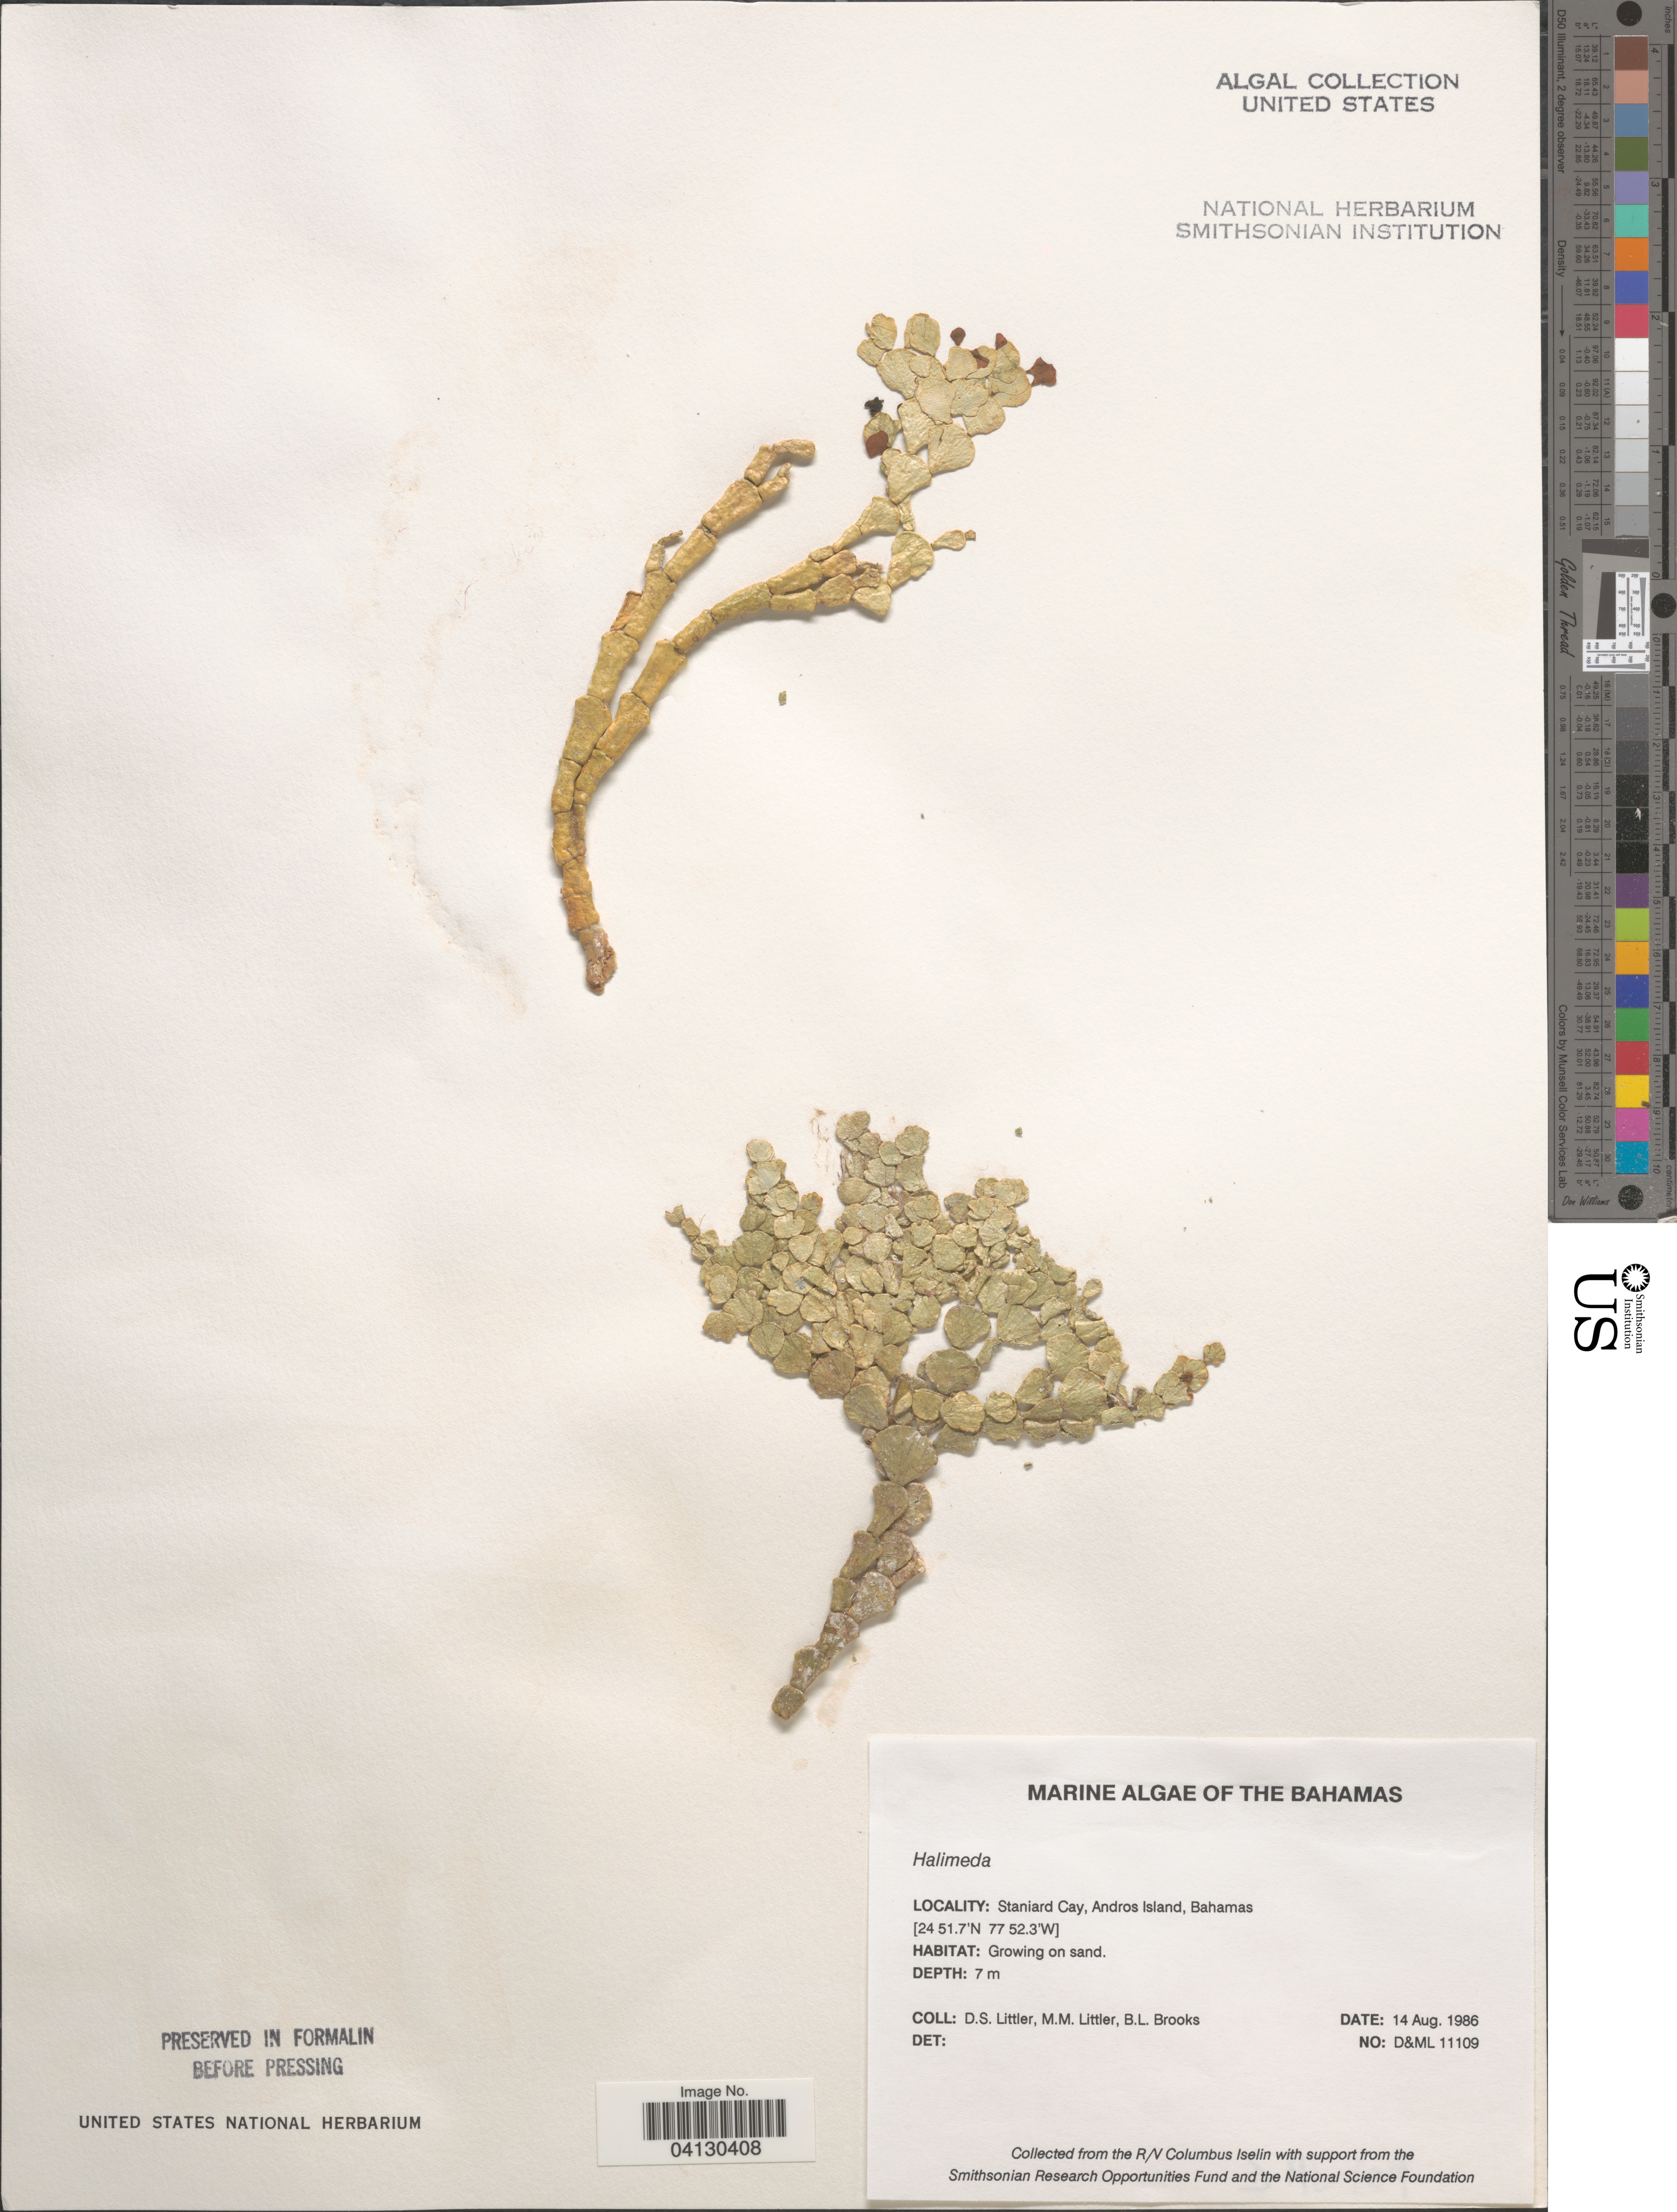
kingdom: Plantae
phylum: Chlorophyta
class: Ulvophyceae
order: Bryopsidales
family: Halimedaceae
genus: Halimeda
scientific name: Halimeda sp.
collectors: D. S. Littler & B. Brooks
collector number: D&ML11109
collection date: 1986-08-14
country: Bahamas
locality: Staniard Cay, Andros Island.